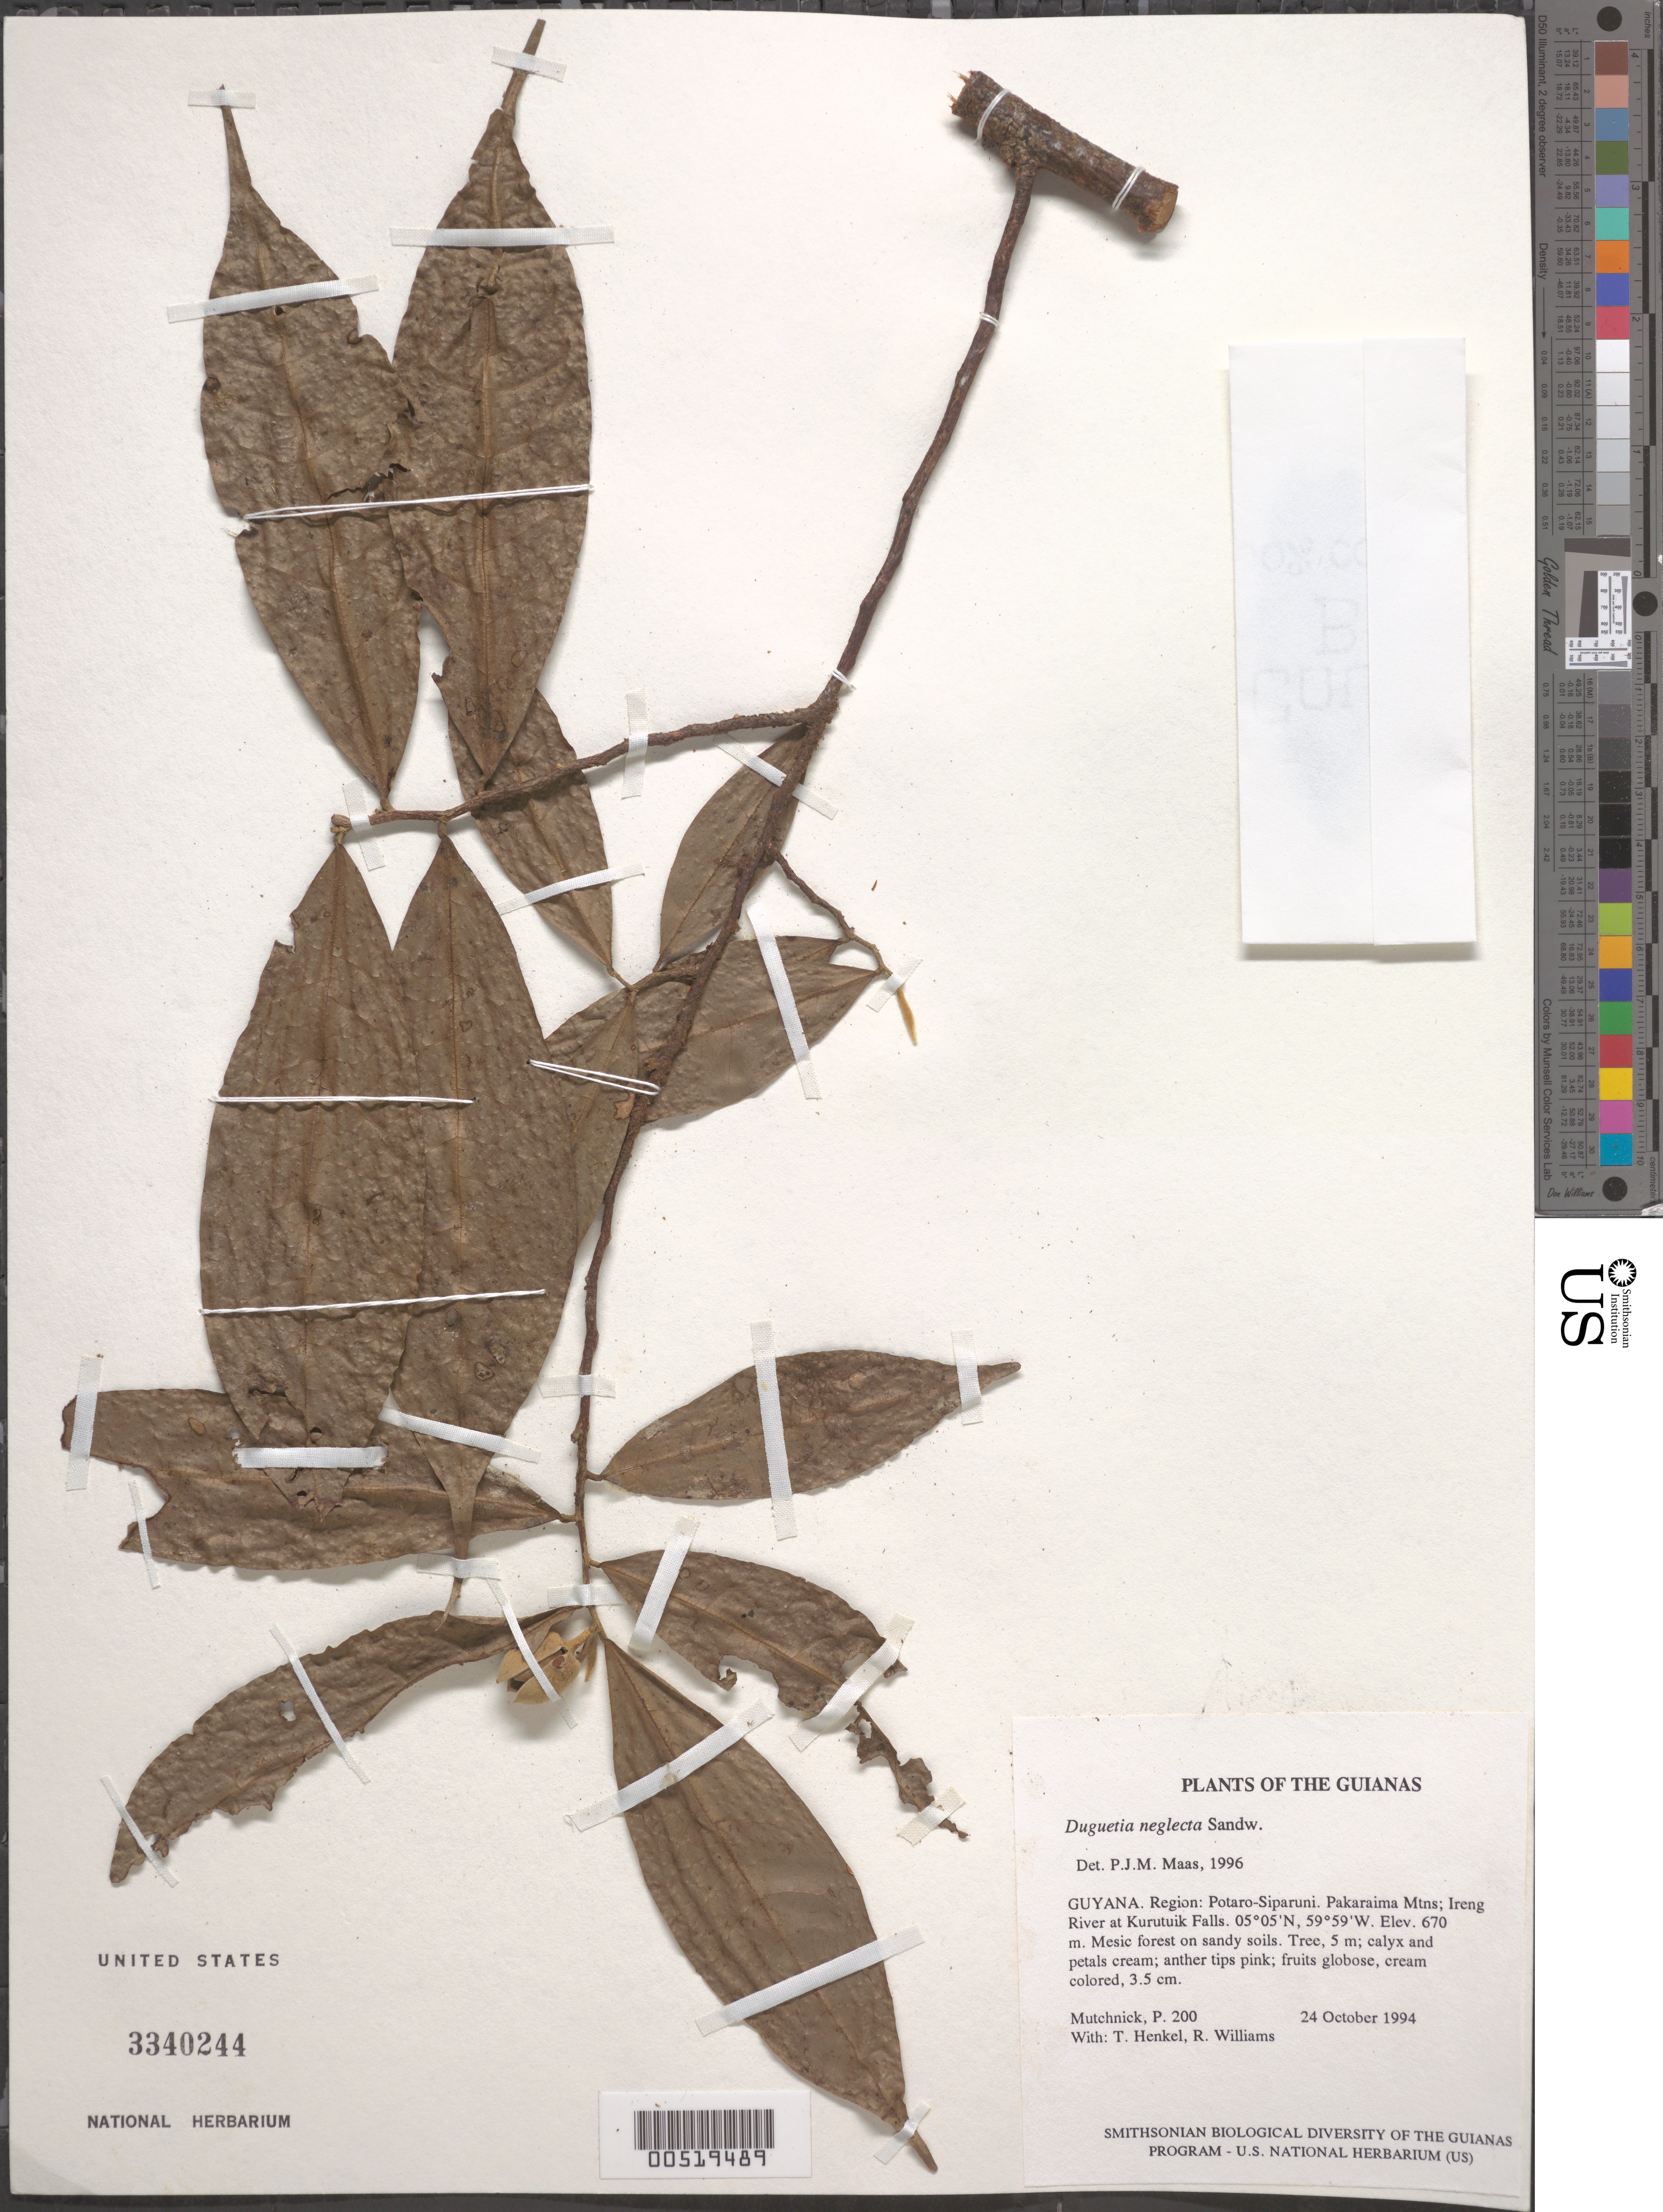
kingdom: Plantae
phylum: Tracheophyta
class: Magnoliopsida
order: Magnoliales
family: Annonaceae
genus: Duguetia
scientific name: Duguetia neglecta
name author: Sandwith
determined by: Maas, Paul J. M.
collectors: P. Mutchnick, T. Henkel & R. Williams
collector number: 200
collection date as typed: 24 October 1994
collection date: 1994-10-24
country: Guyana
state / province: Potaro-Siparuni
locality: Pakaraima Mtns; Ireng River at Kurutuik Falls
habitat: Mesic forest on sandy soils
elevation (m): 670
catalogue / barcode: US 3340244